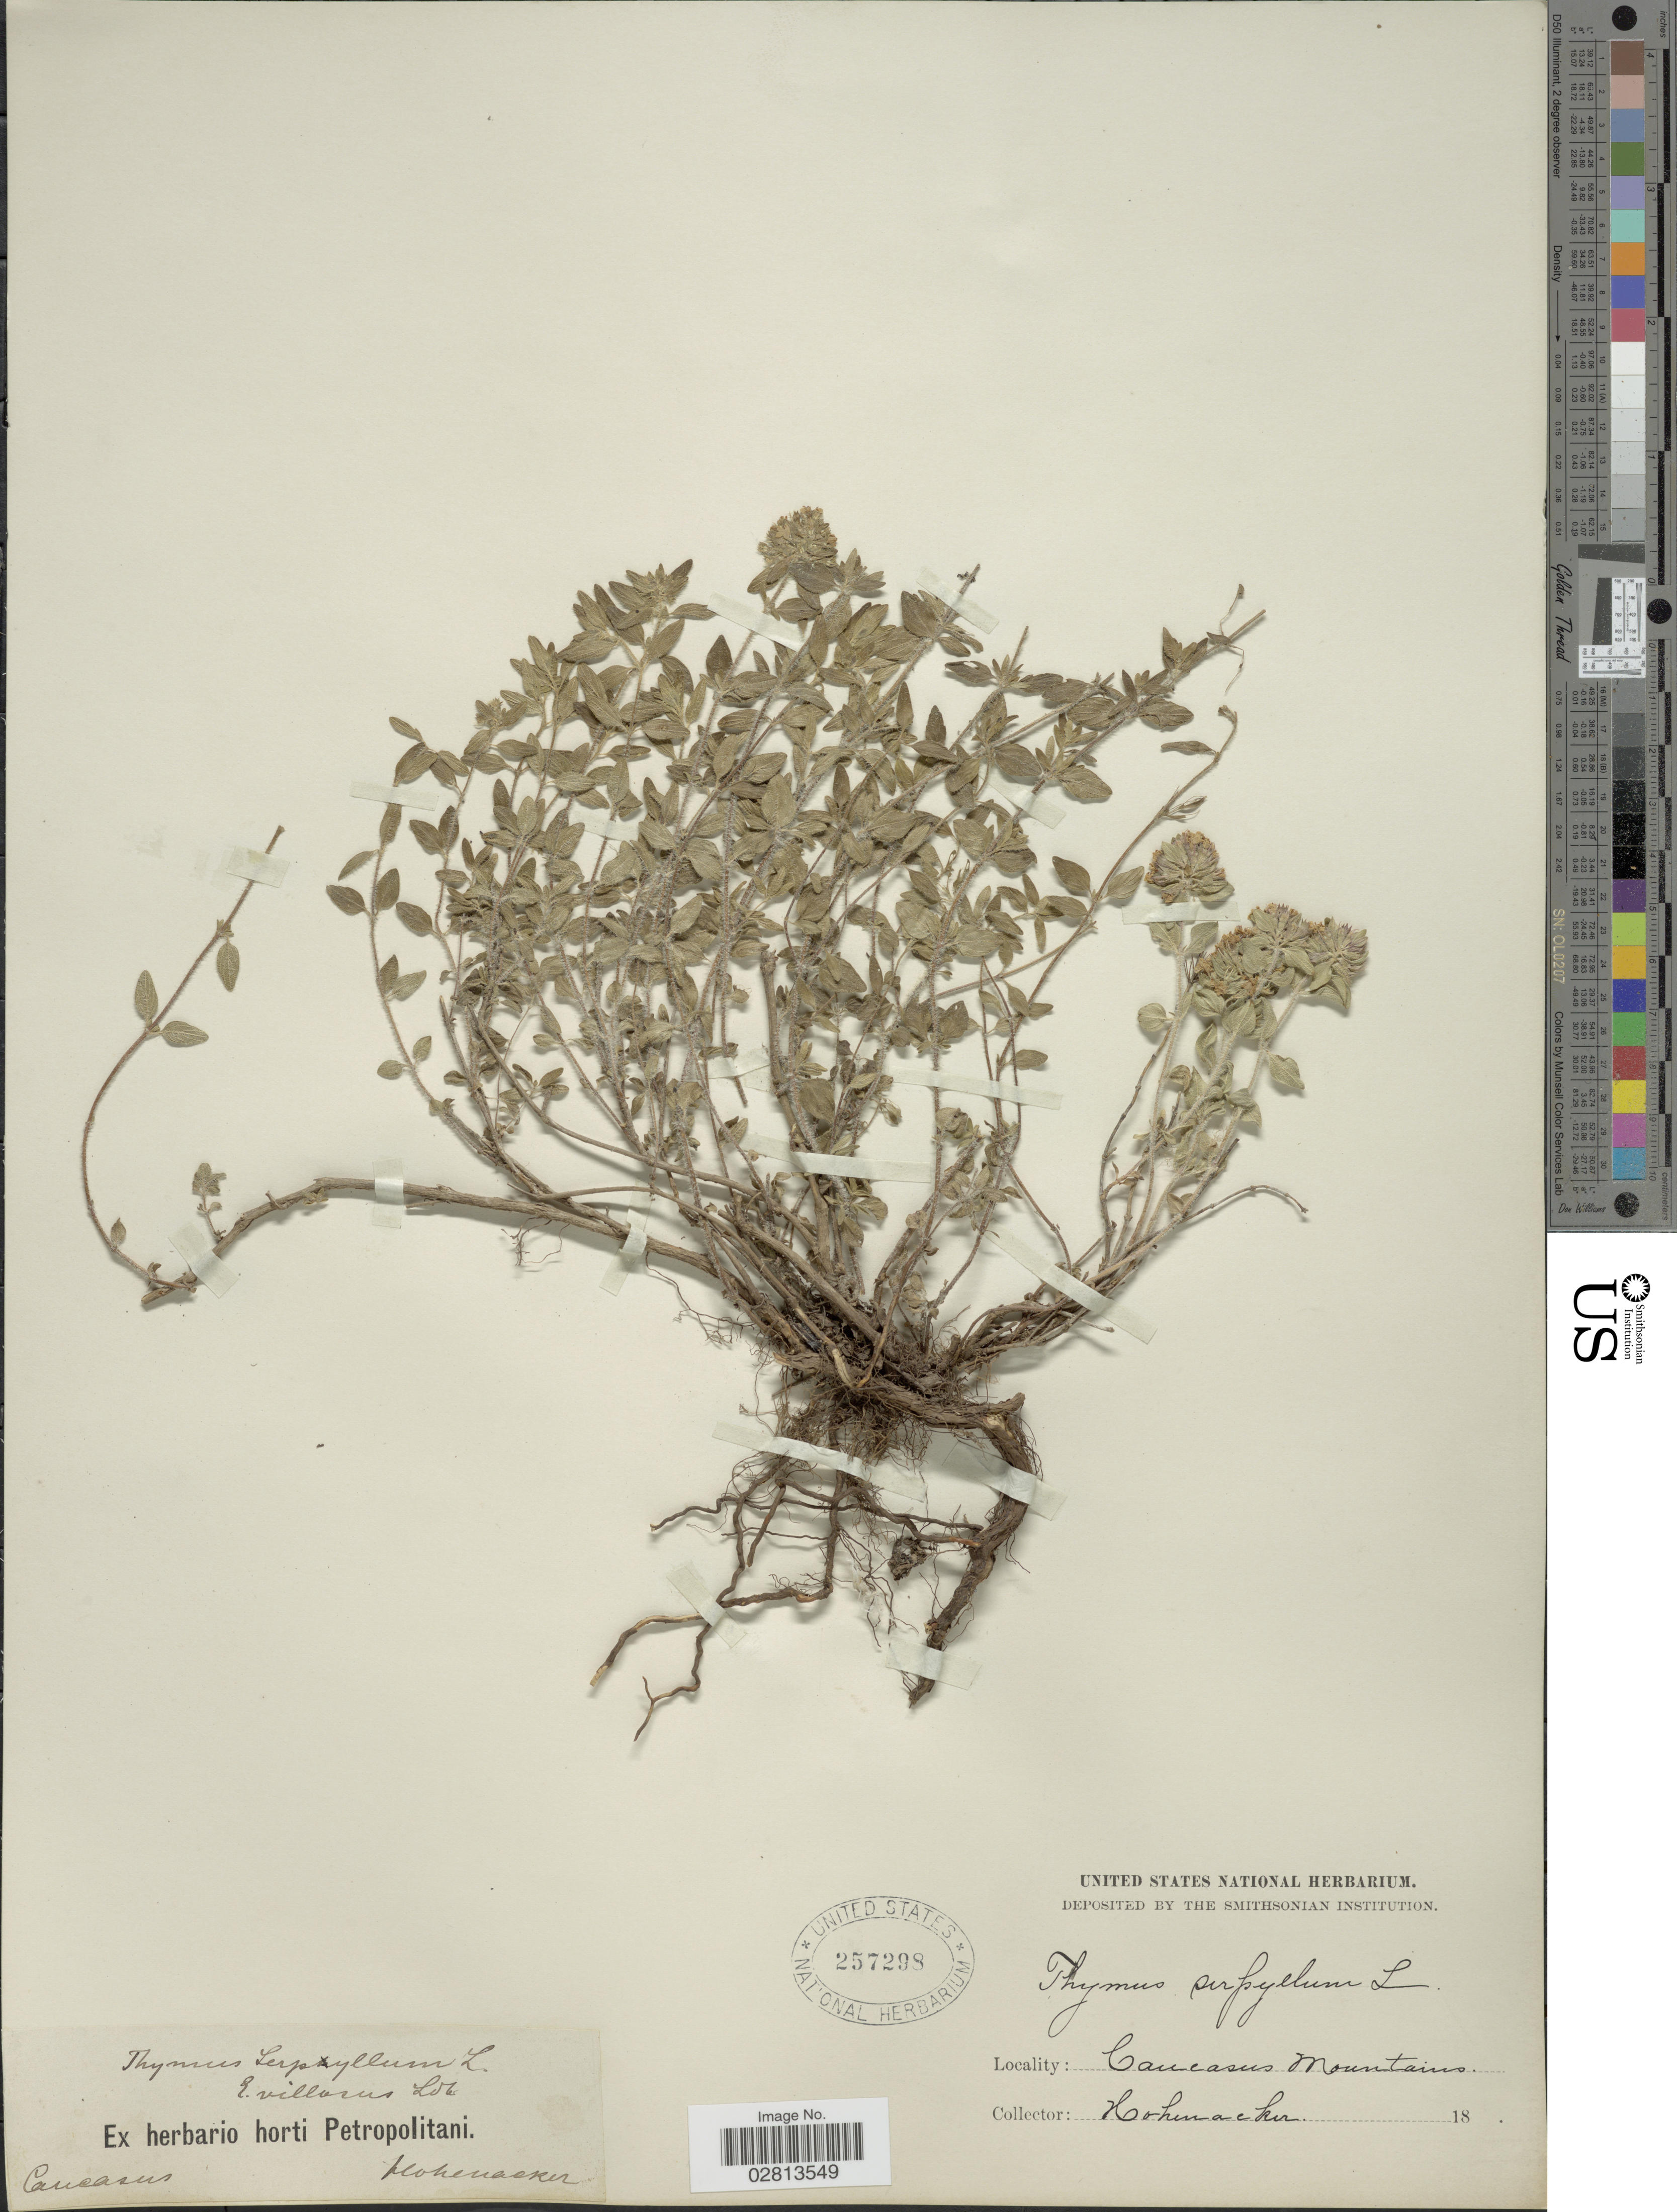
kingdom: Plantae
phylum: Tracheophyta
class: Magnoliopsida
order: Lamiales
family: Lamiaceae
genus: Thymus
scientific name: Thymus serpyllum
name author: L.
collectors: Hohenacker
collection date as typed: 18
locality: Caucasus mountains.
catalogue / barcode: US 257298